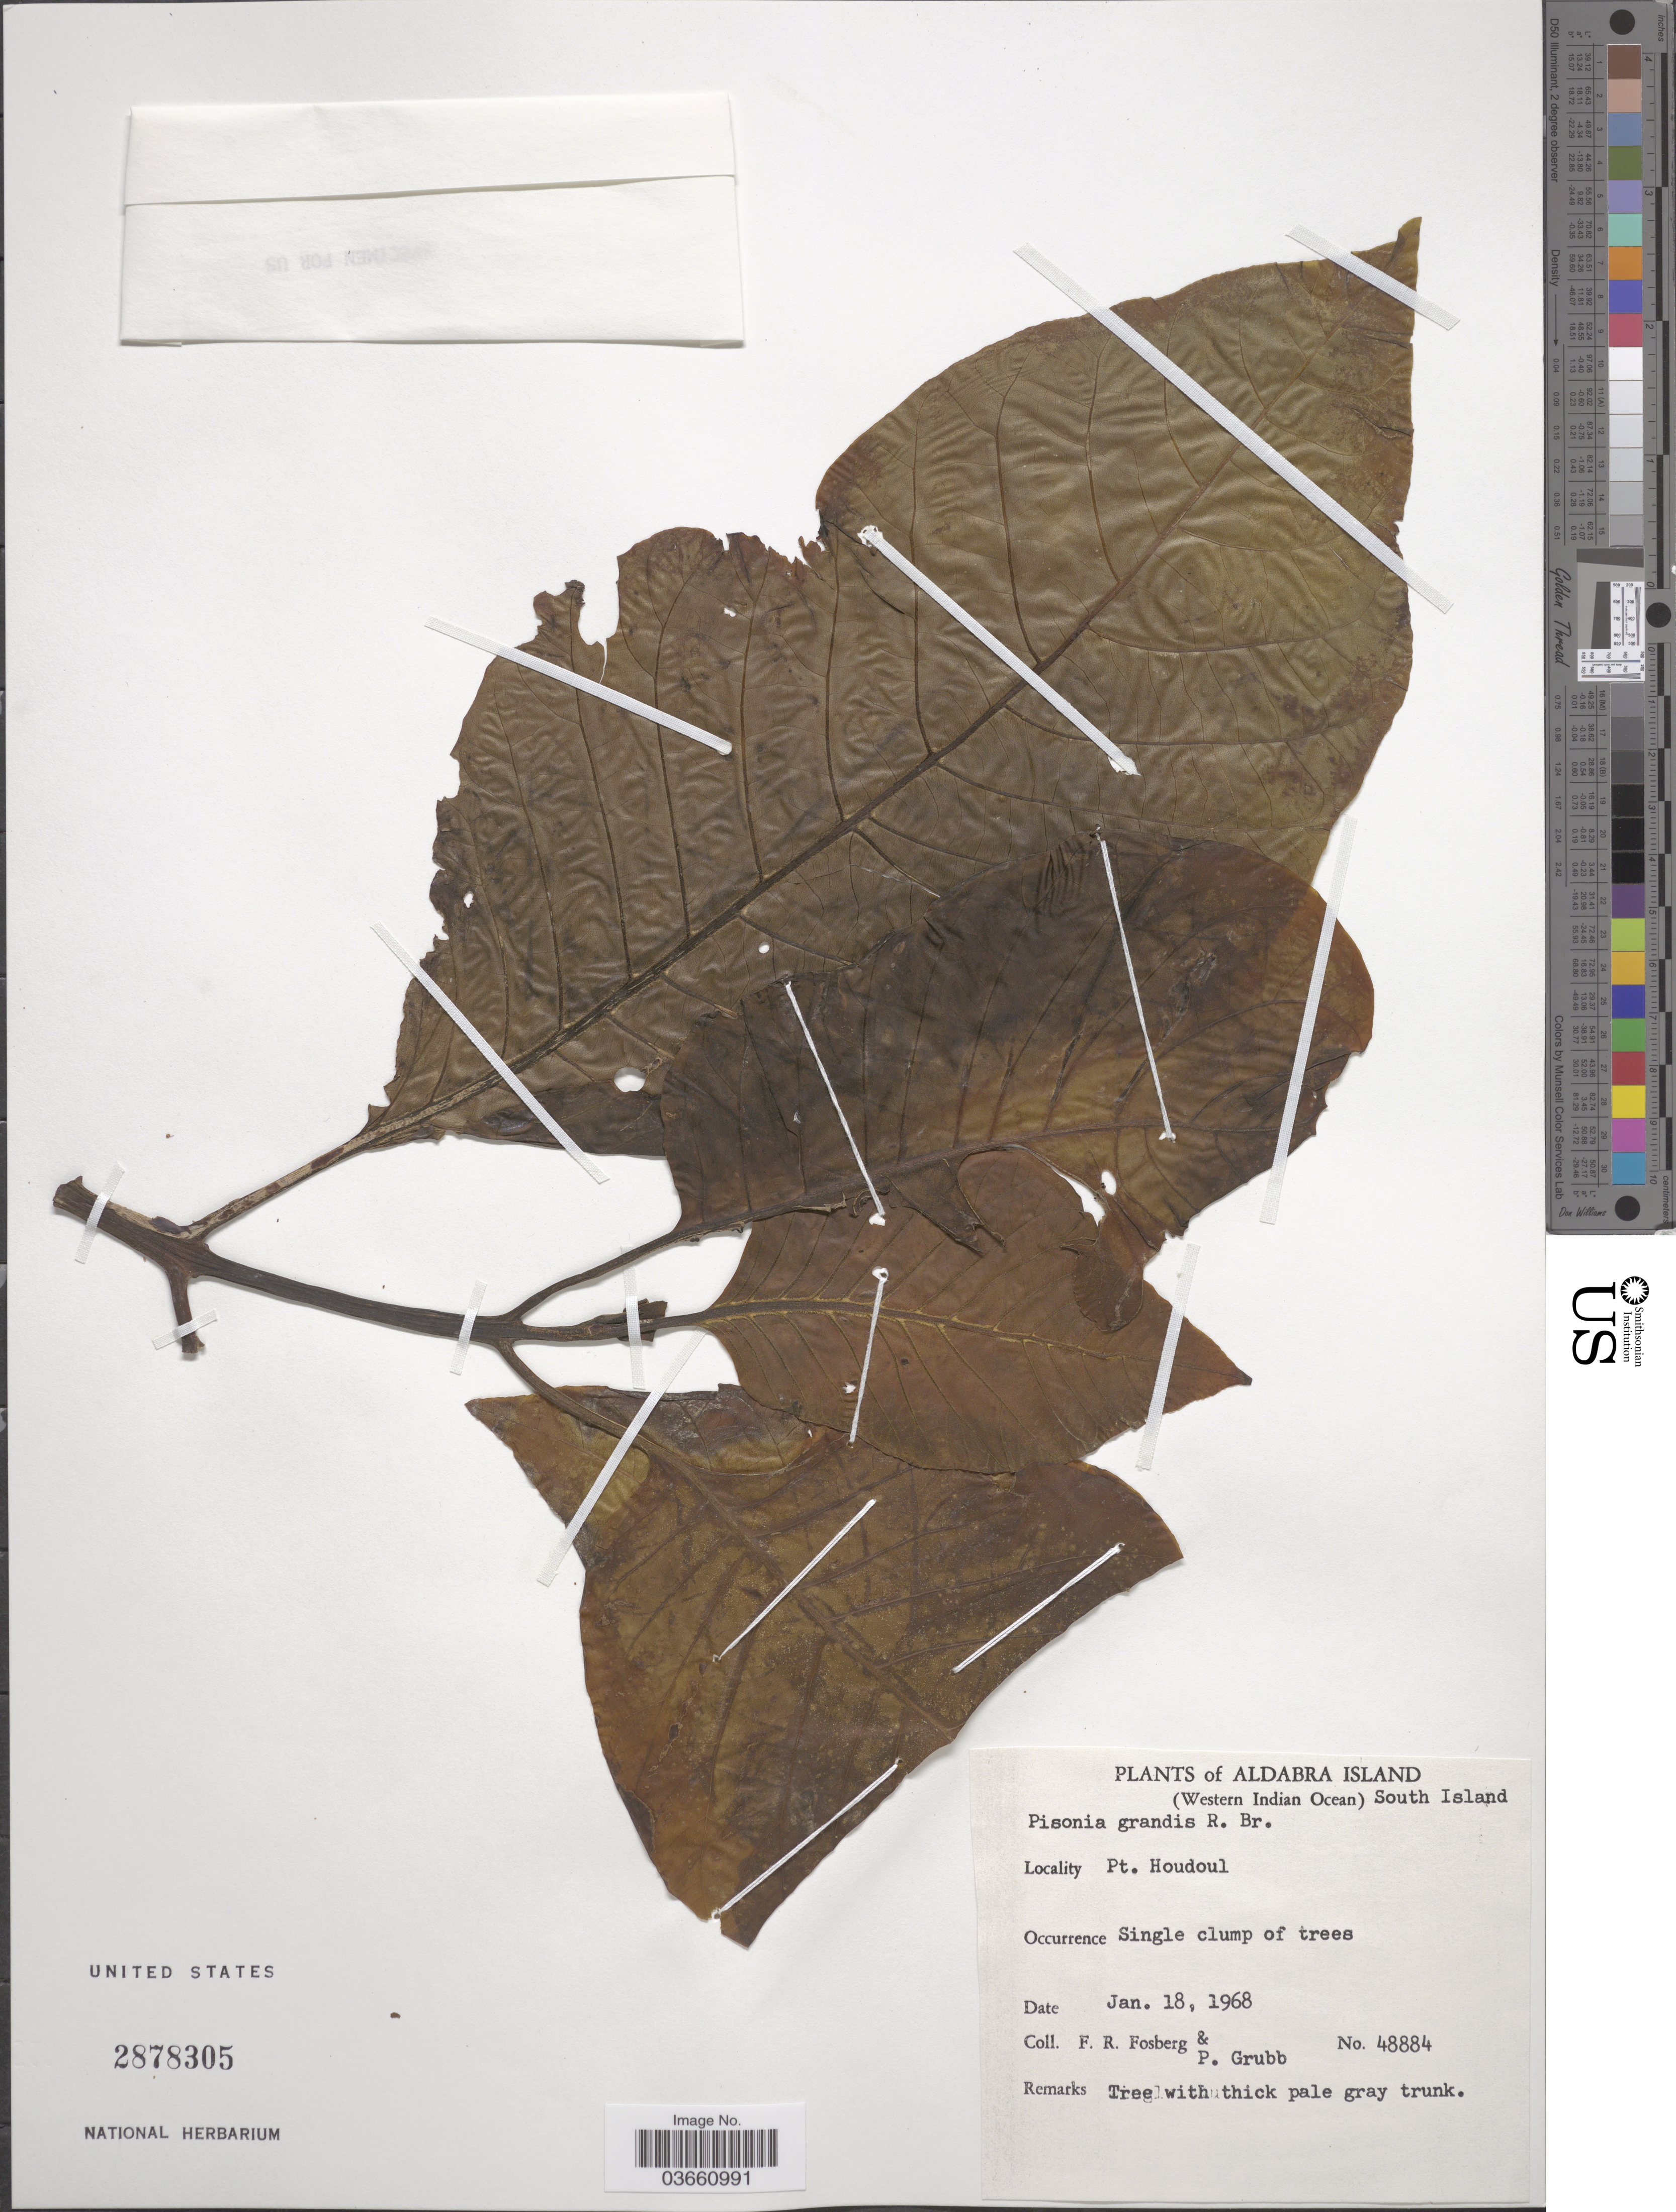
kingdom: Plantae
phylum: Tracheophyta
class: Magnoliopsida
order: Caryophyllales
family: Nyctaginaceae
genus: Pisonia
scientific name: Pisonia grandis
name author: R. Br.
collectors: F. R. Fosberg & P. J. Grubb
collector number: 48884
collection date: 1968-01-18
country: Seychelles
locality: Aldabra Island. (Western Indian Ocean) South Island. Pt. Houdoul.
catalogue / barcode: US 2878305